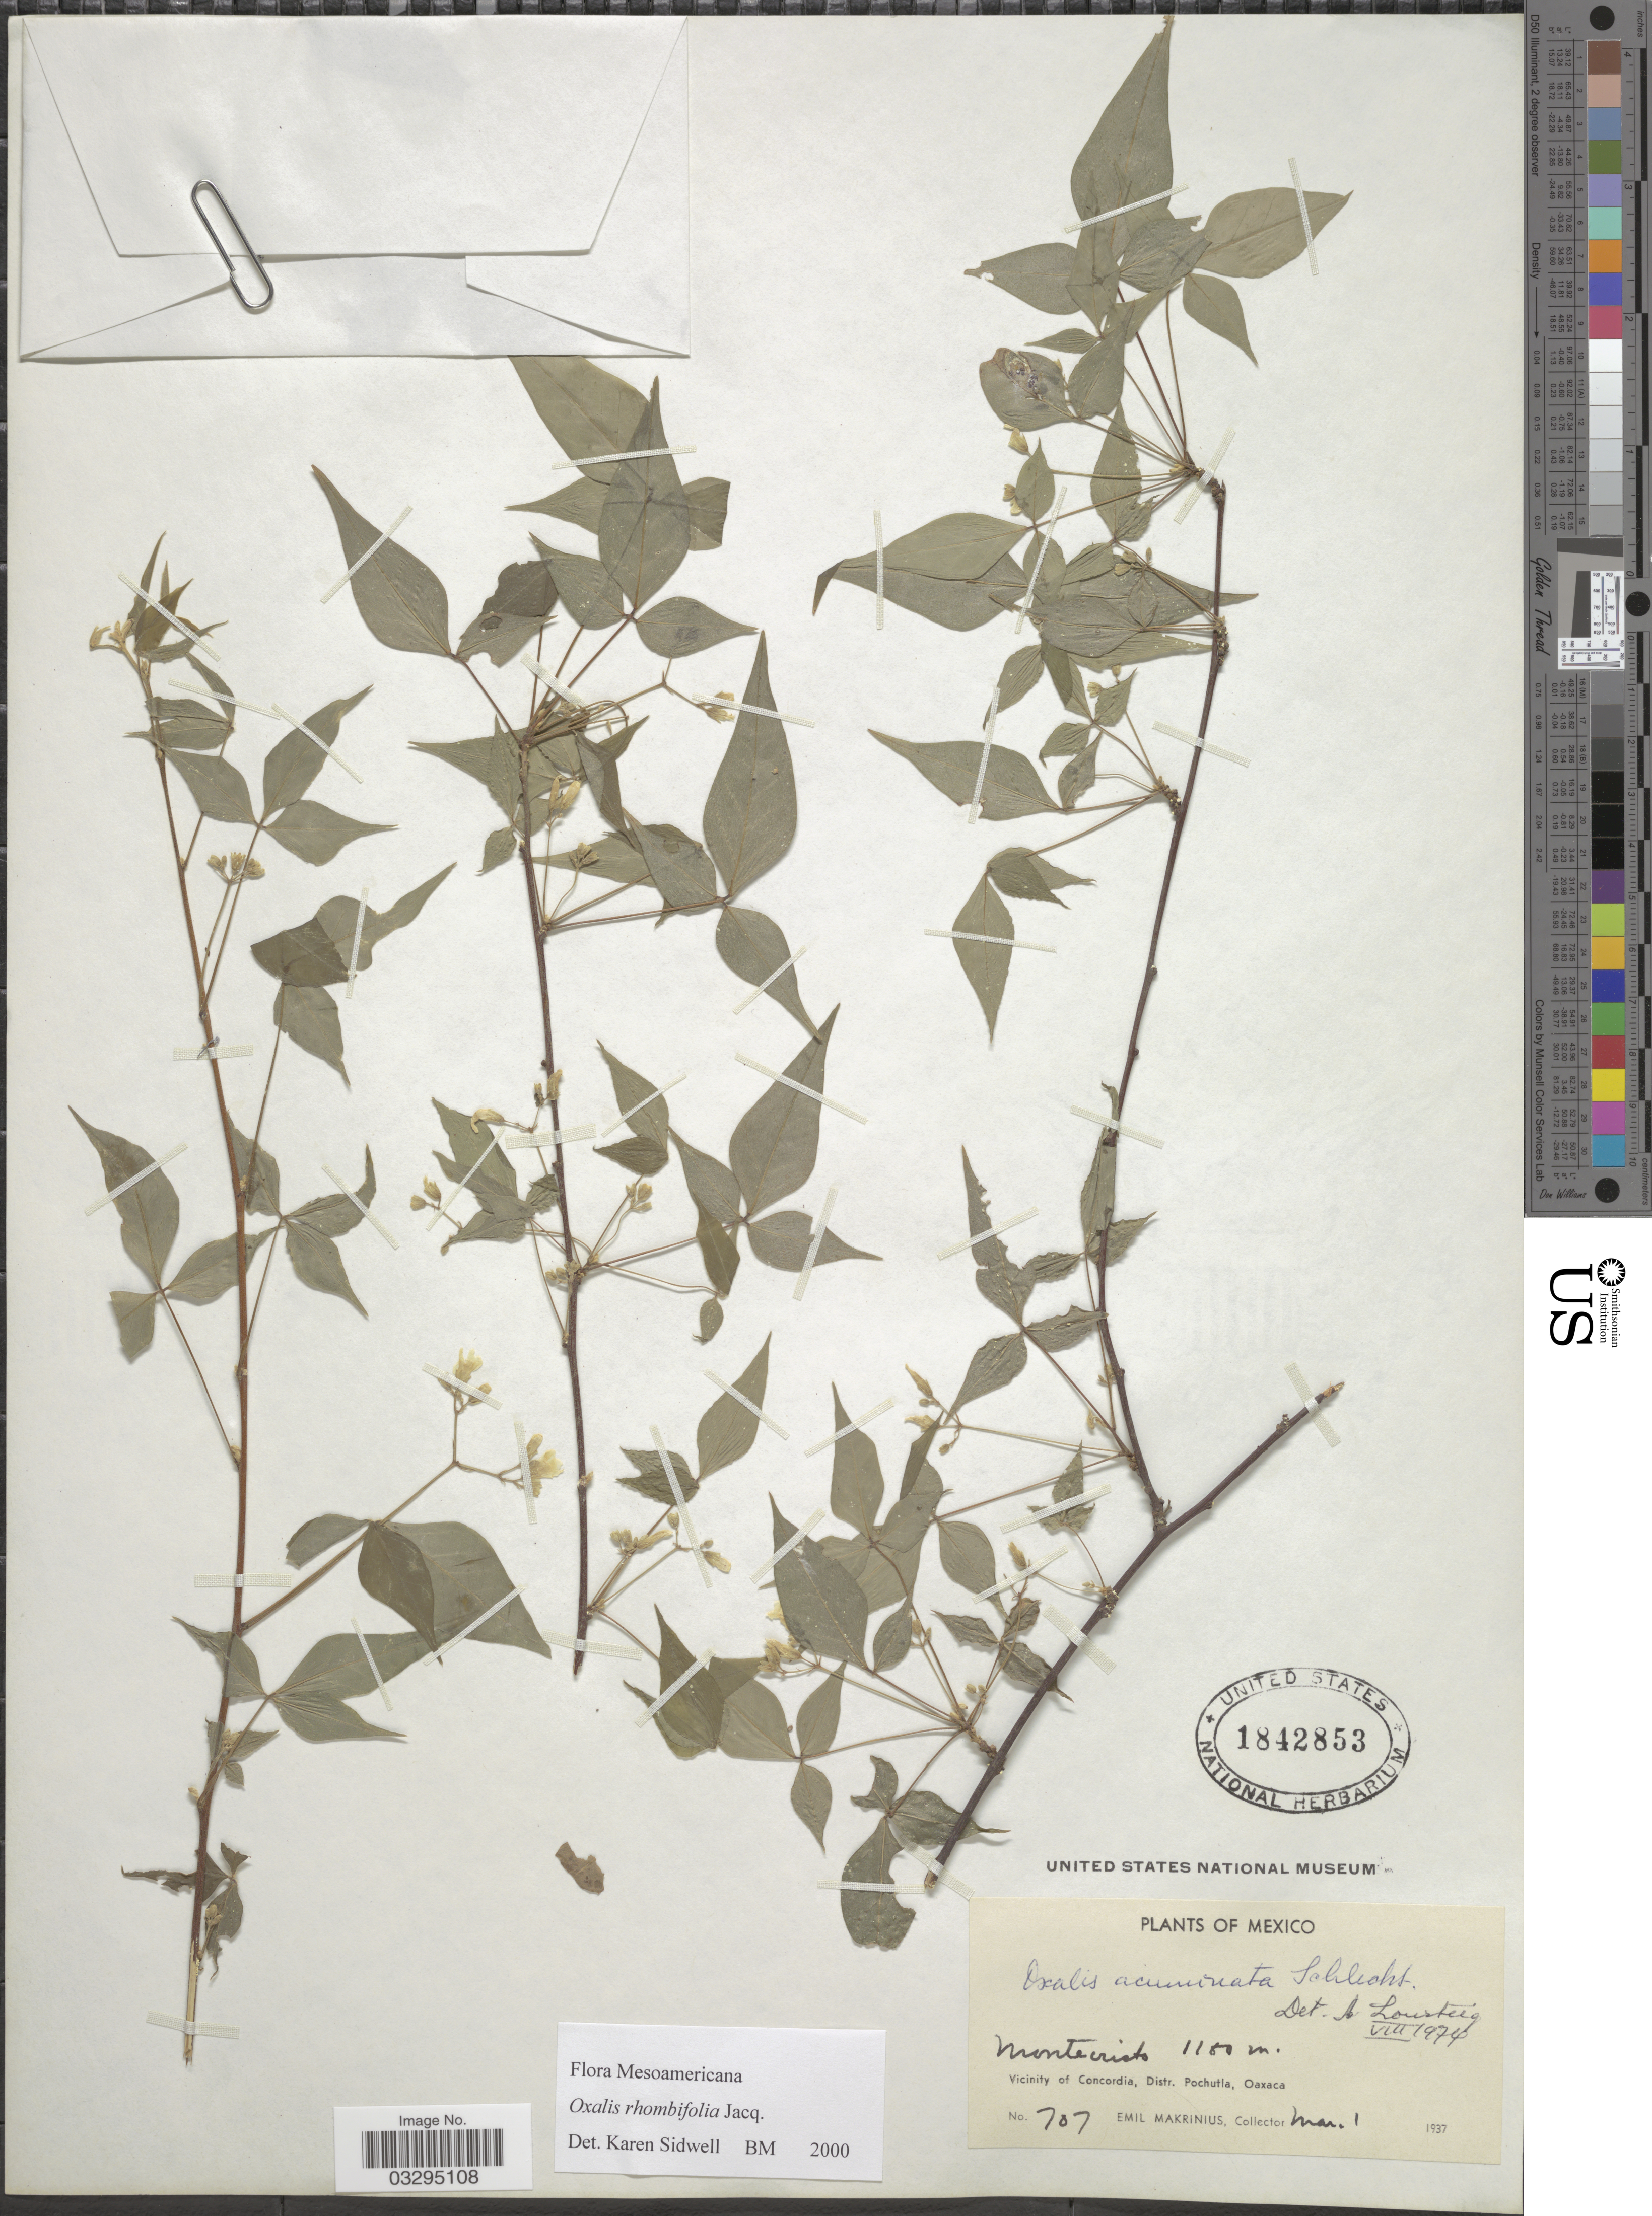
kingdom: Plantae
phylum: Tracheophyta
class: Magnoliopsida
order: Oxalidales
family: Oxalidaceae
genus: Oxalis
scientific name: Oxalis rhombifolia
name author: Jacq.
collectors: E. Makrinius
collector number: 707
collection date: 1937-03-01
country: Mexico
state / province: Oaxaca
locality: Montecristo. Vicinity of Concordia, Distr. Pochutla.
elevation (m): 1100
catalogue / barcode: US 1842853